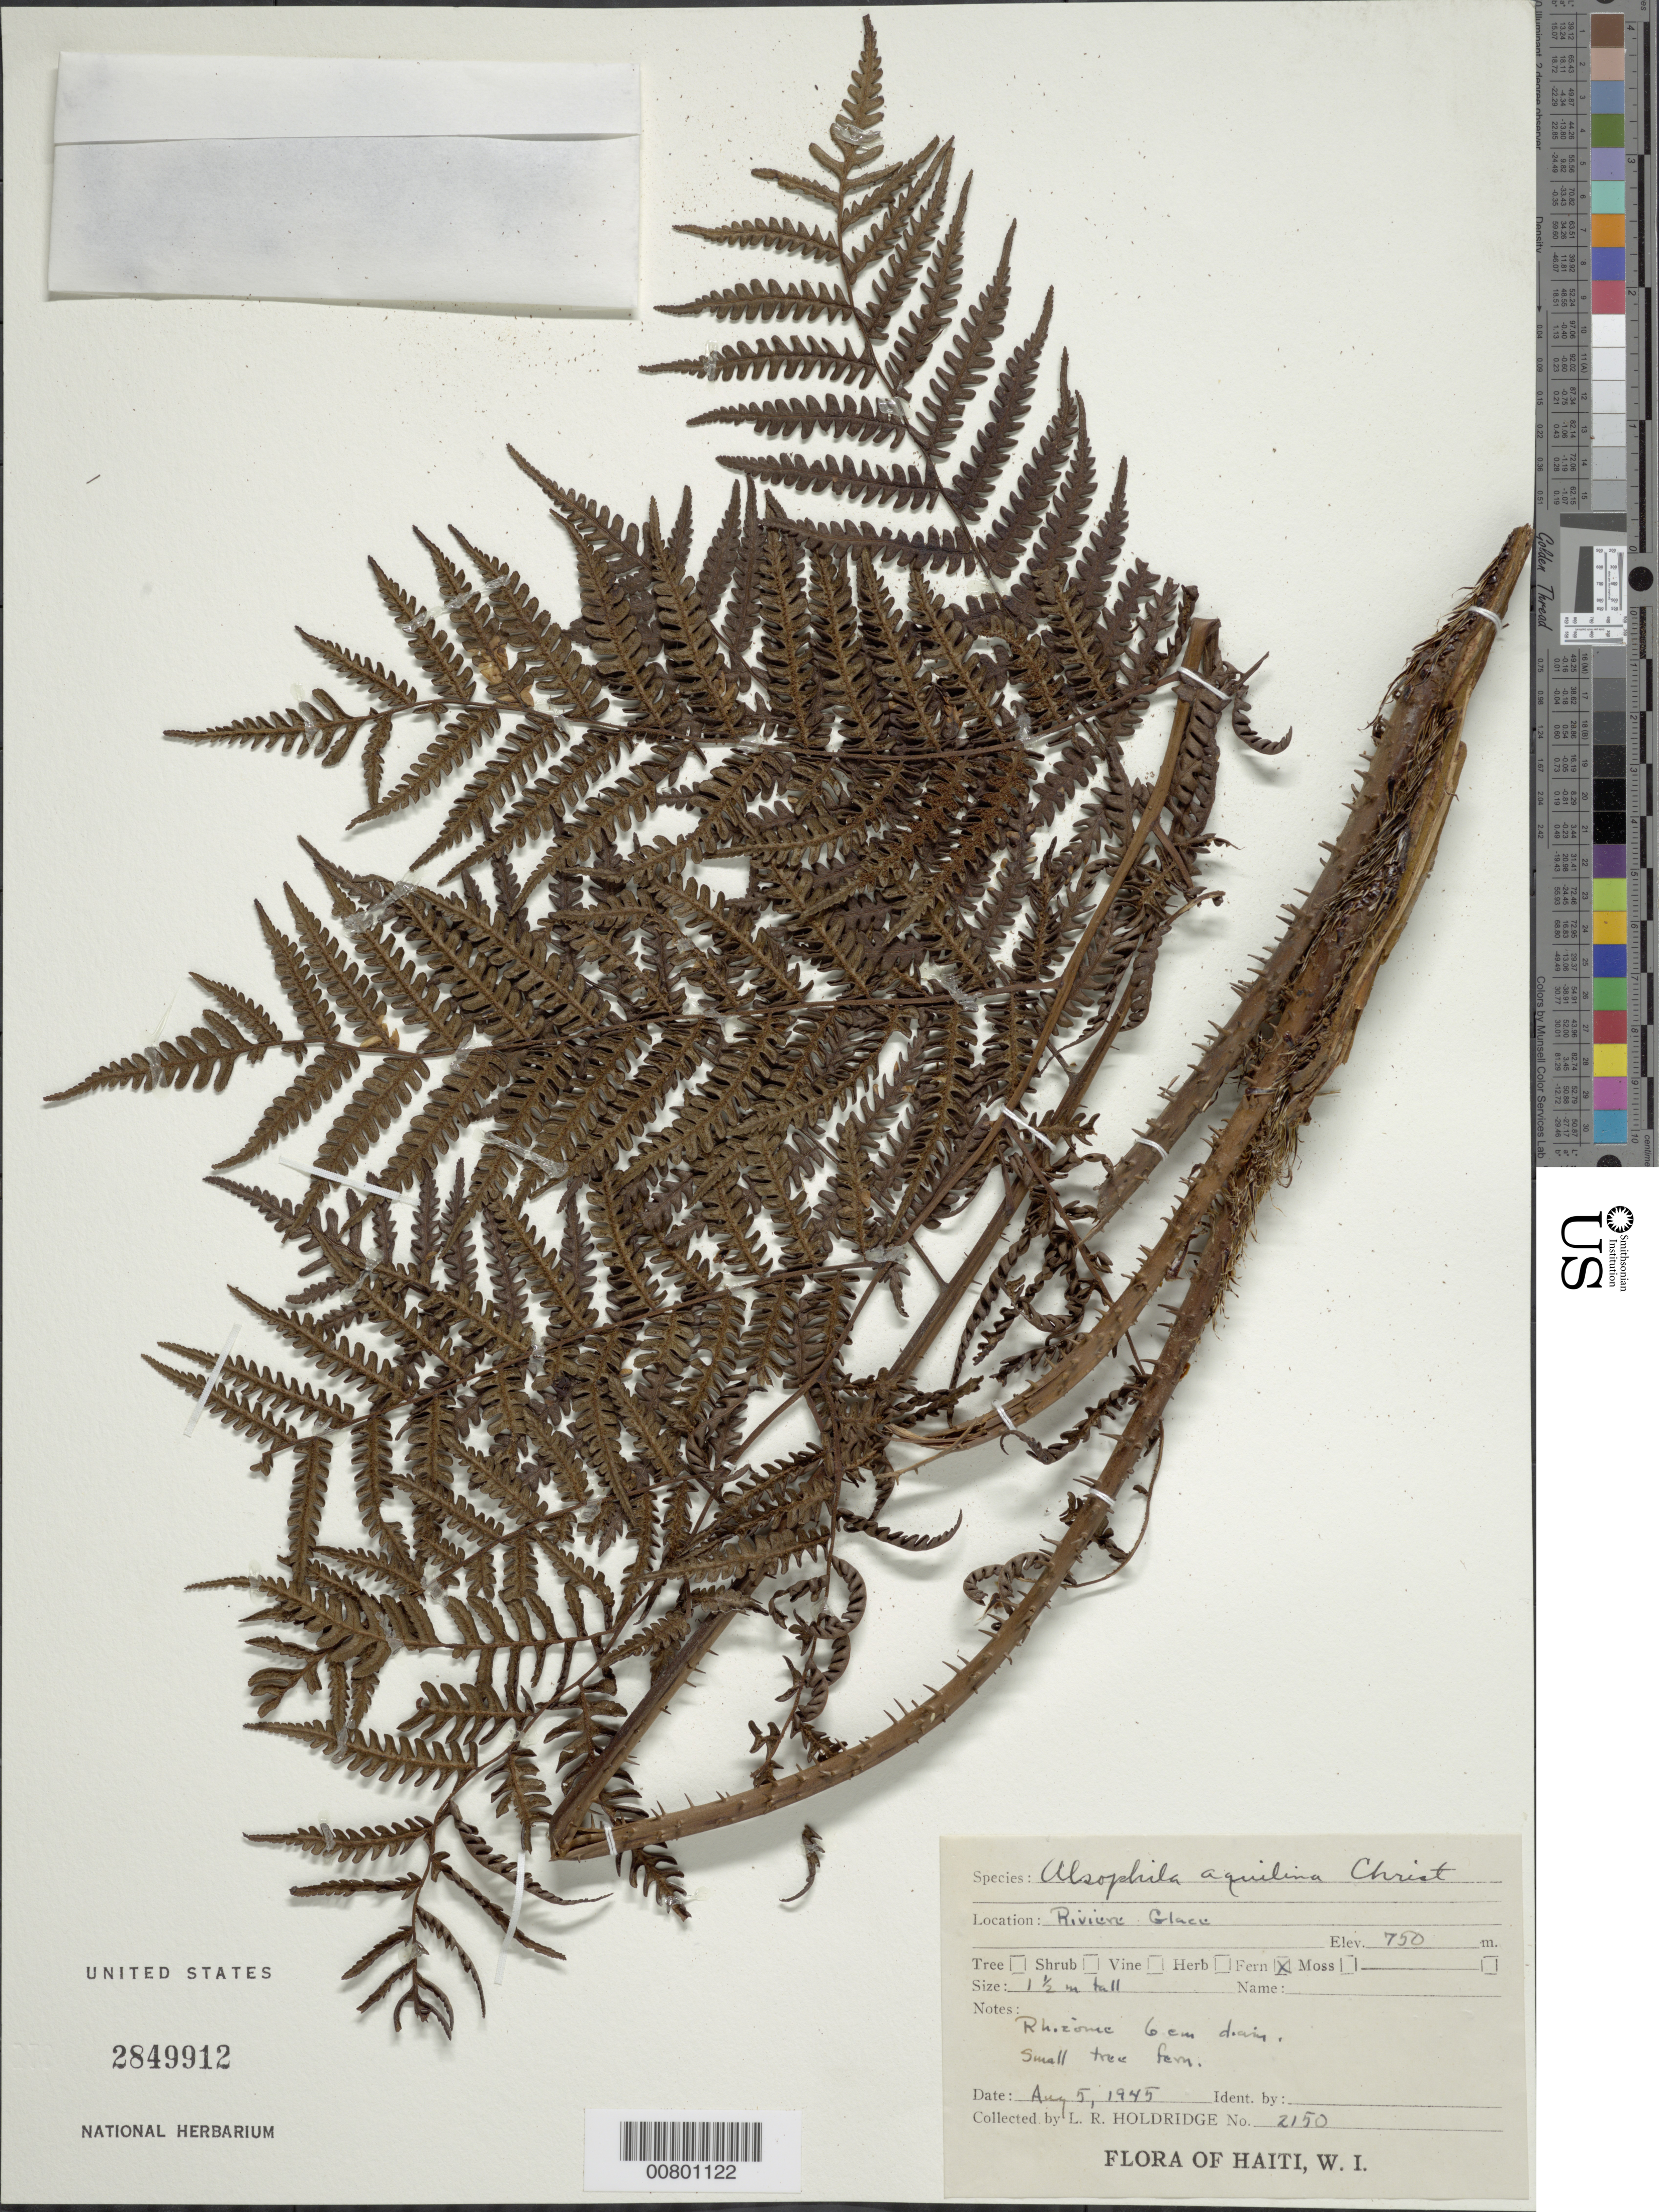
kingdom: Plantae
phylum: Tracheophyta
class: Polypodiopsida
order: Cyatheales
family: Cyatheaceae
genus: Cyathea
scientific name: Cyathea parvula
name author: (Jenman) Domin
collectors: L. Holdridge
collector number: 2150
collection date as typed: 05 Aug 1945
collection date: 1945-08-05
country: Haiti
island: Hispaniola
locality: Riviere Glace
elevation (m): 750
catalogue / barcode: US 2849912